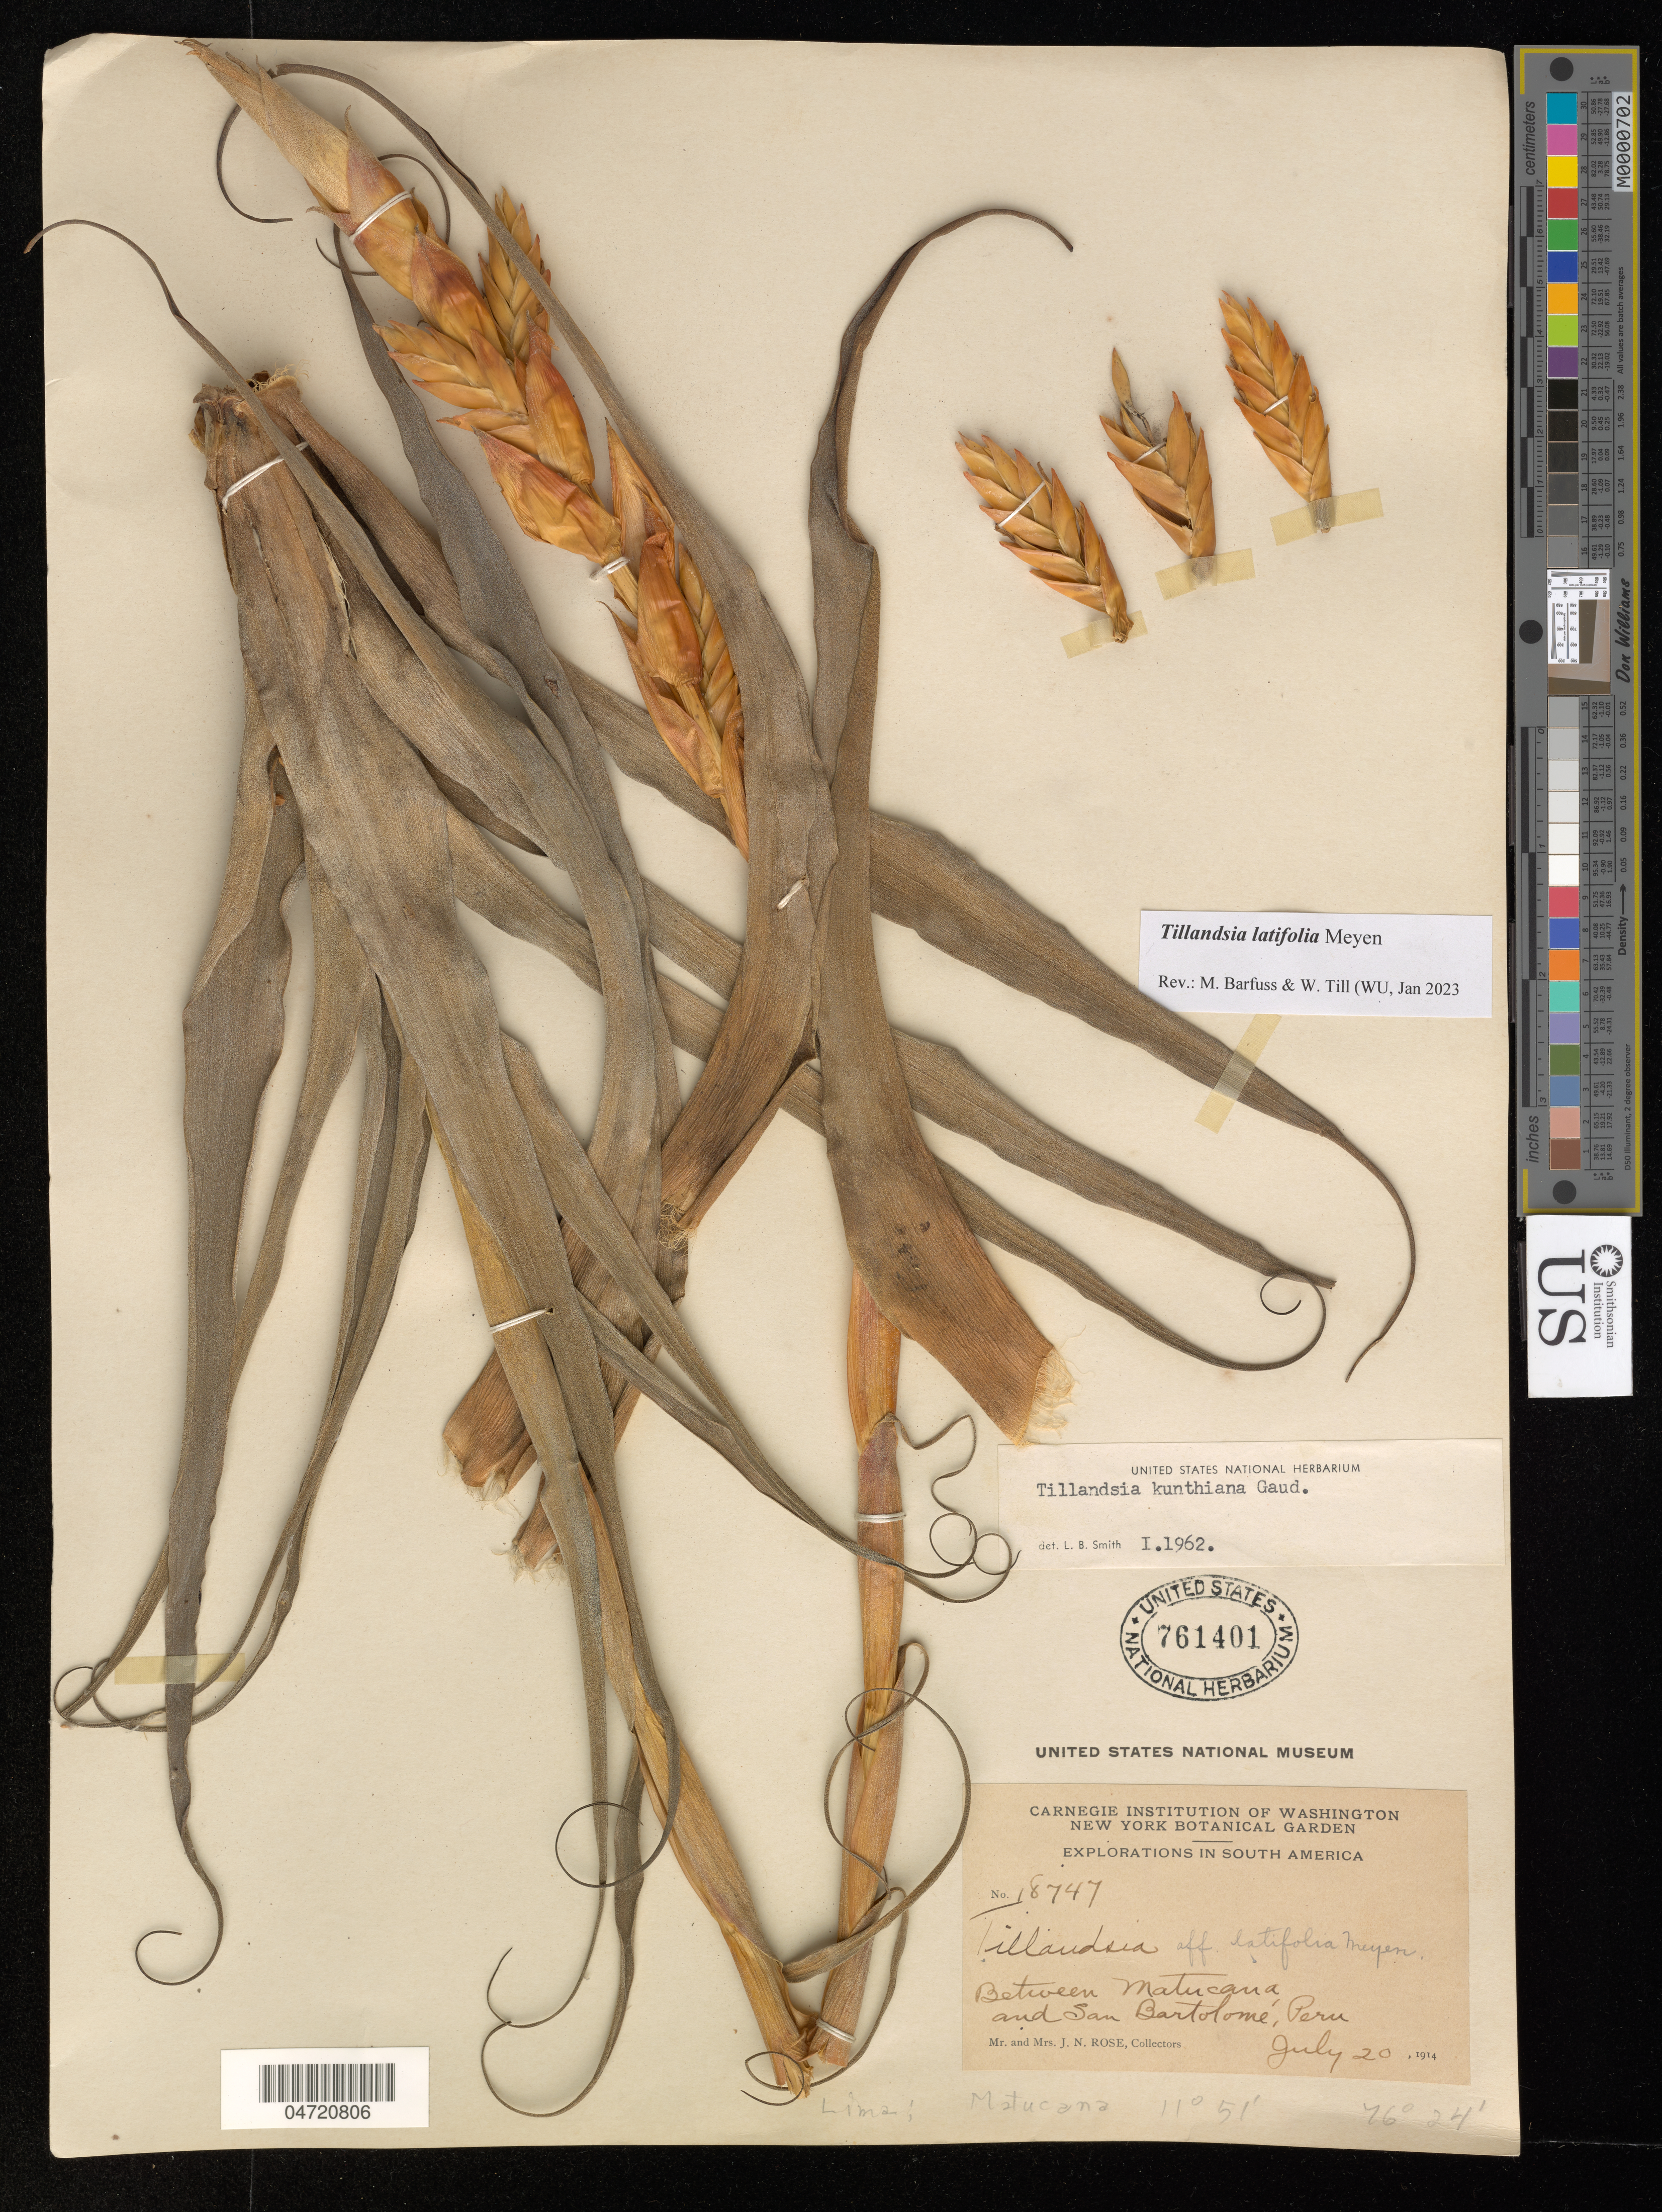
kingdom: Plantae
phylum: Tracheophyta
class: Liliopsida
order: Poales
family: Bromeliaceae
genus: Tillandsia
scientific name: Tillandsia latifolia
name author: Meyen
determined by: Barfuss, Michael H.; Till, W.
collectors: L. B. Rose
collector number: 18747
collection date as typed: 20 Jul 1914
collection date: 1914-07-20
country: Peru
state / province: Lima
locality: Between Matucana and San Bartolome.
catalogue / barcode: US 761401